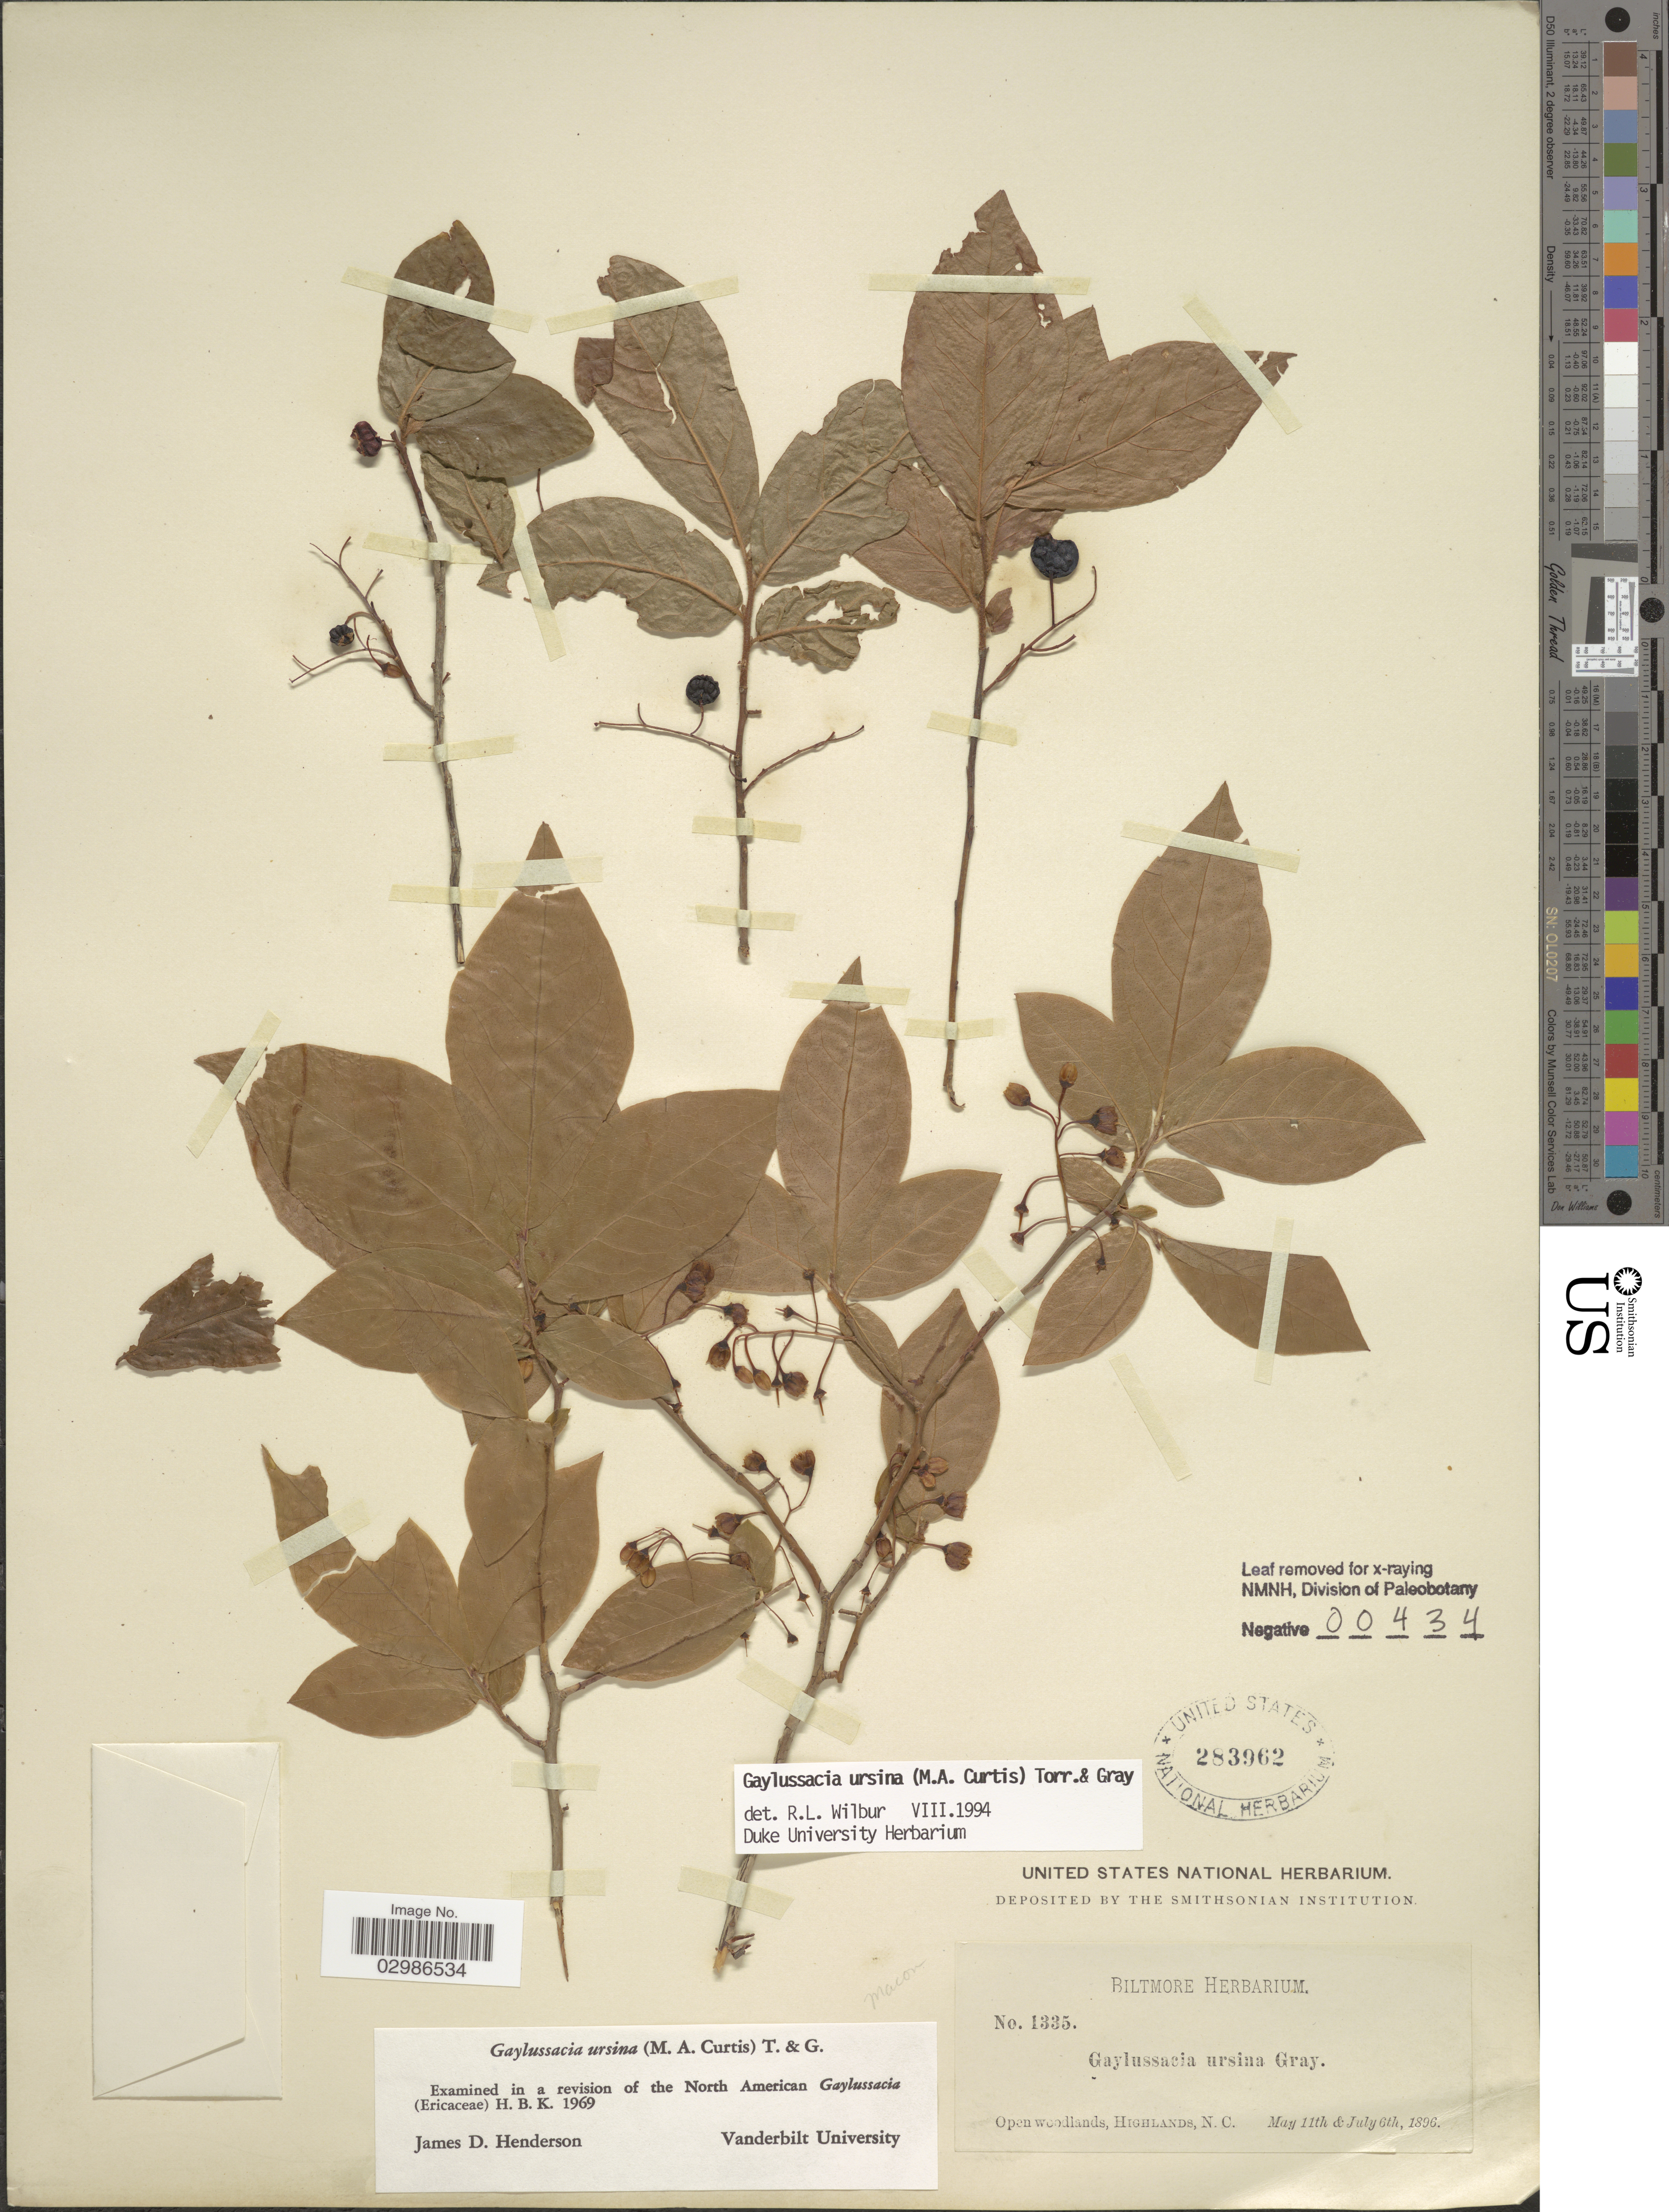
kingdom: Plantae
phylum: Tracheophyta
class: Magnoliopsida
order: Ericales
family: Ericaceae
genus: Gaylussacia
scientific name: Gaylussacia ursina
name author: (M.A. Curtis) Torr. & A. Gray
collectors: ex herb. Biltmore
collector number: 1335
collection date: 1896-05-11/1896-07-06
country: United States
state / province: North Carolina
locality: Highlands, N. C. Macon.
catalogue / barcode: US 283962